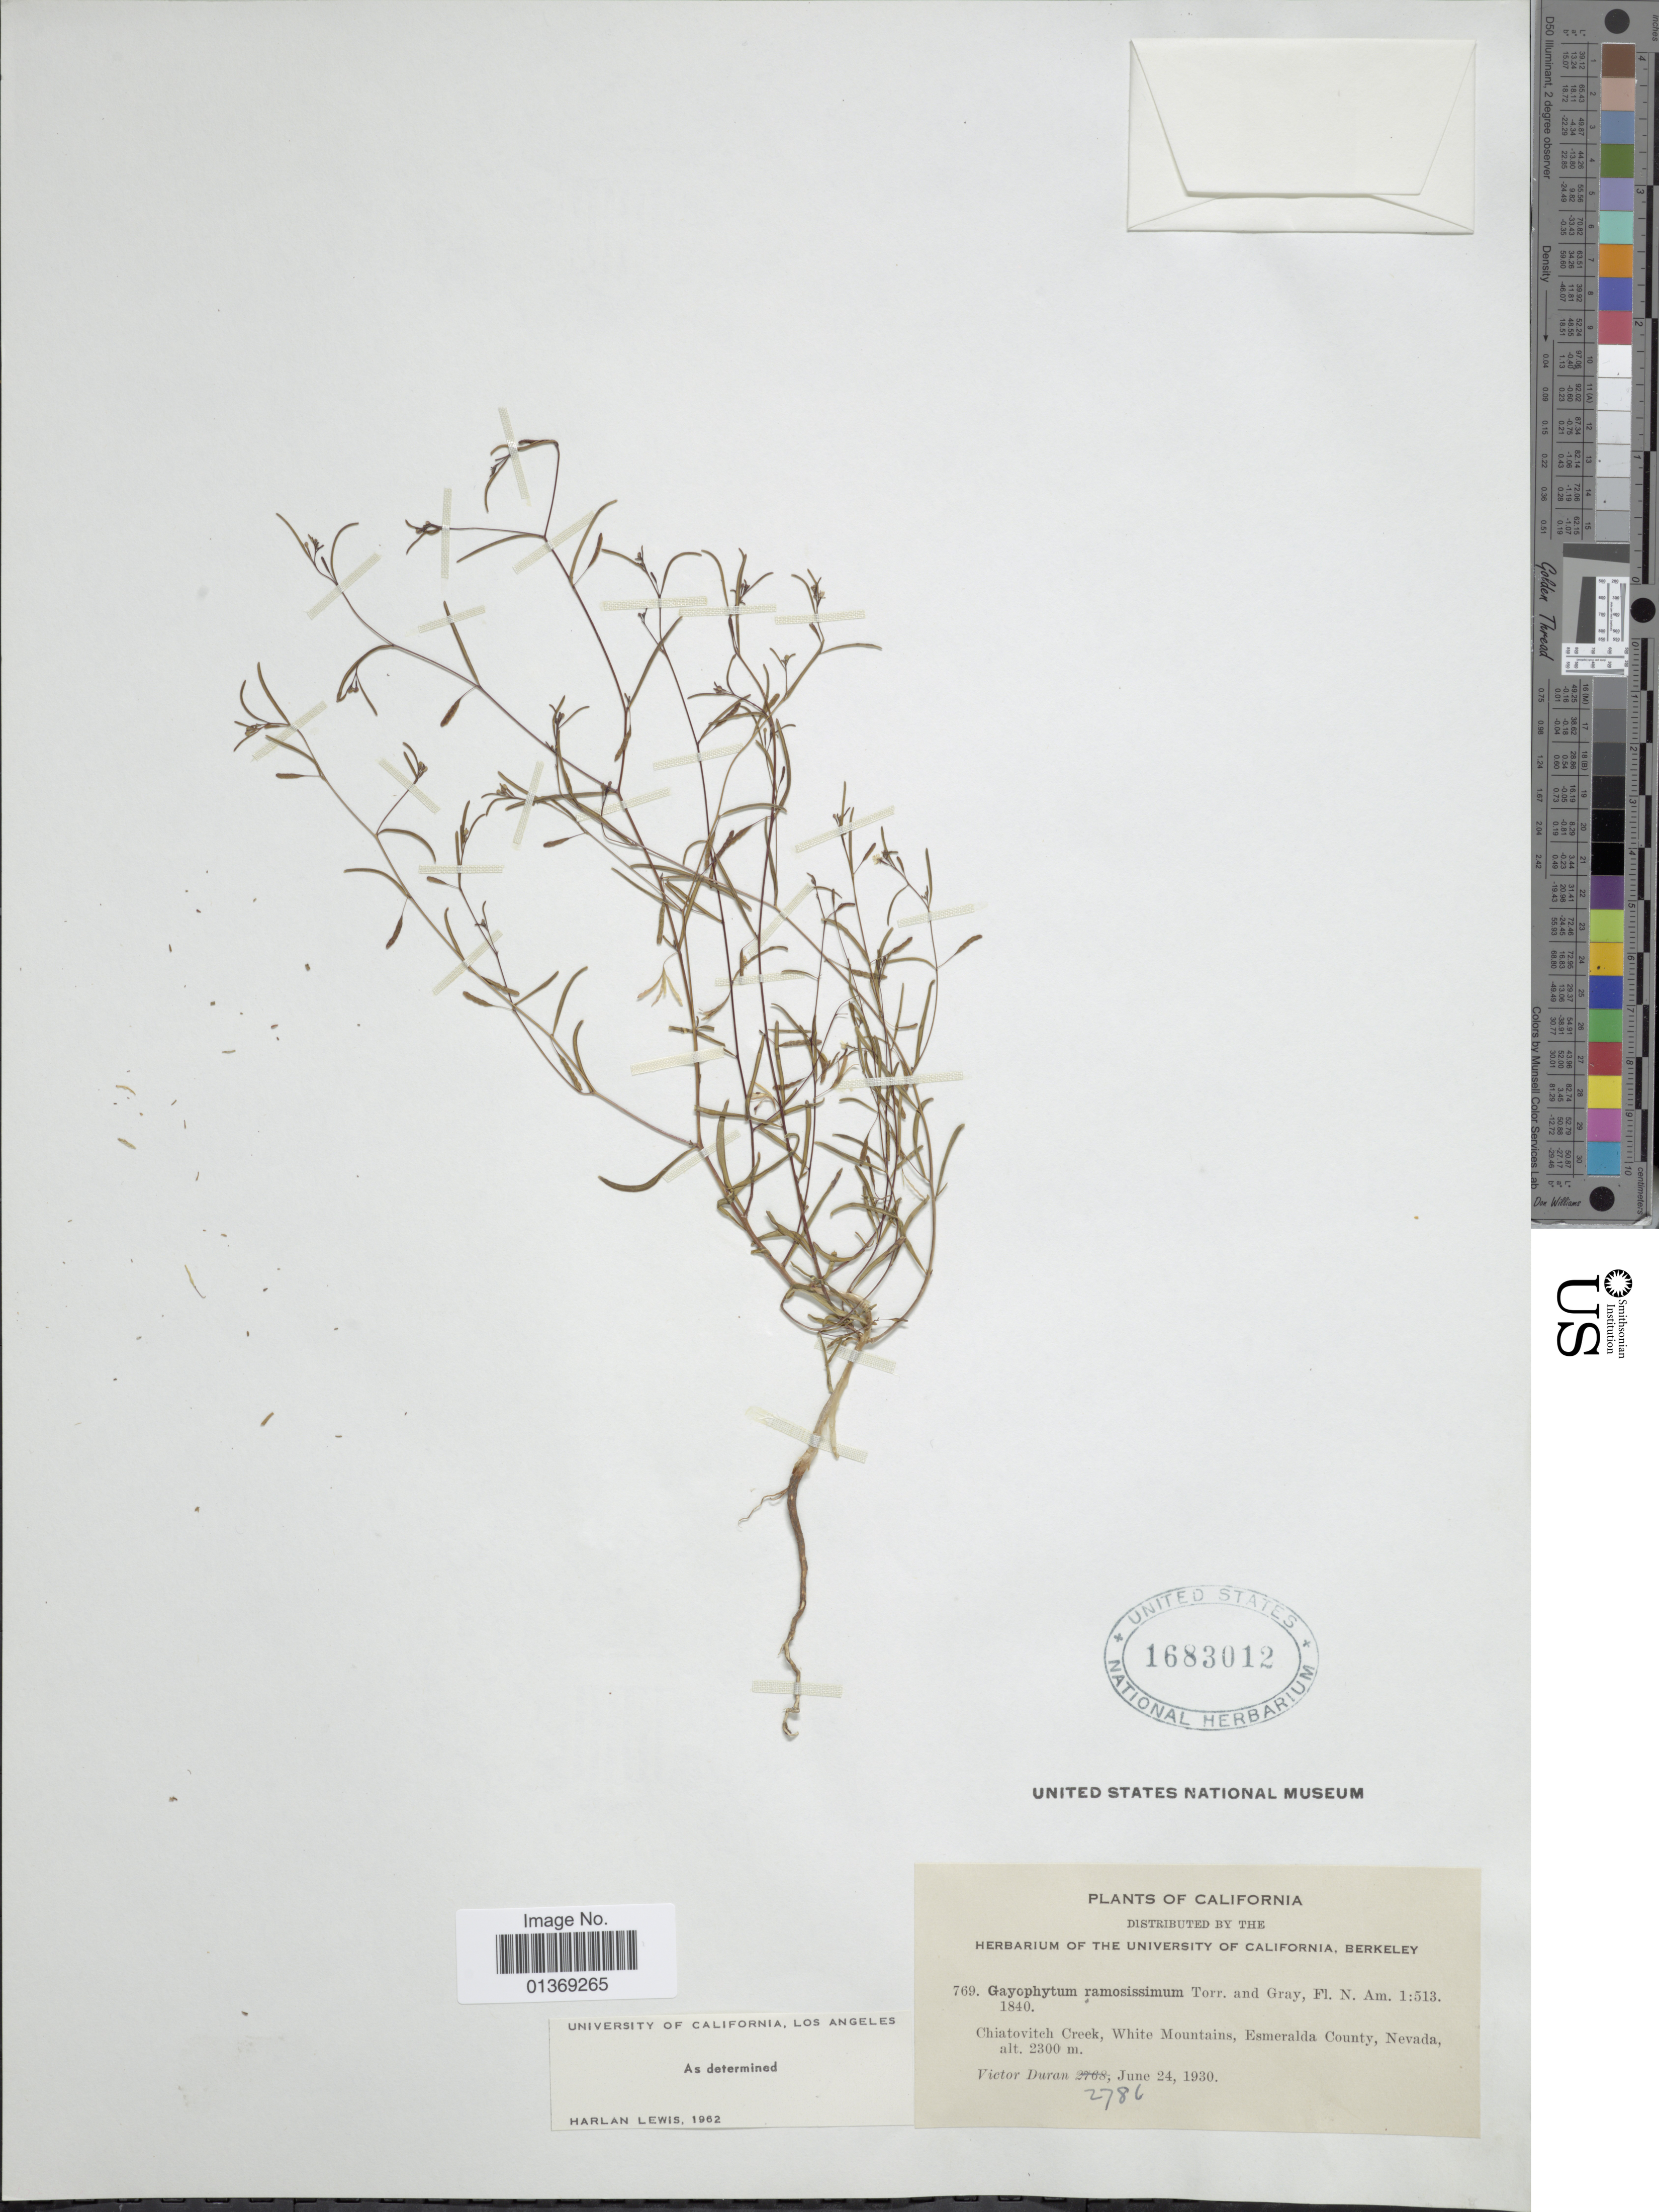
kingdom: Plantae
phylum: Tracheophyta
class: Magnoliopsida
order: Myrtales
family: Onagraceae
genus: Gayophytum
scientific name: Gayophytum ramosissimum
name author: Torr. & A. Gray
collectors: V. Duran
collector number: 2786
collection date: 1930-06-24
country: United States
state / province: Nevada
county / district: Esmeralda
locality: Chiatovitch Creek, White Mountains, Esmeralda County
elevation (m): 2300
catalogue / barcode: US 1683012